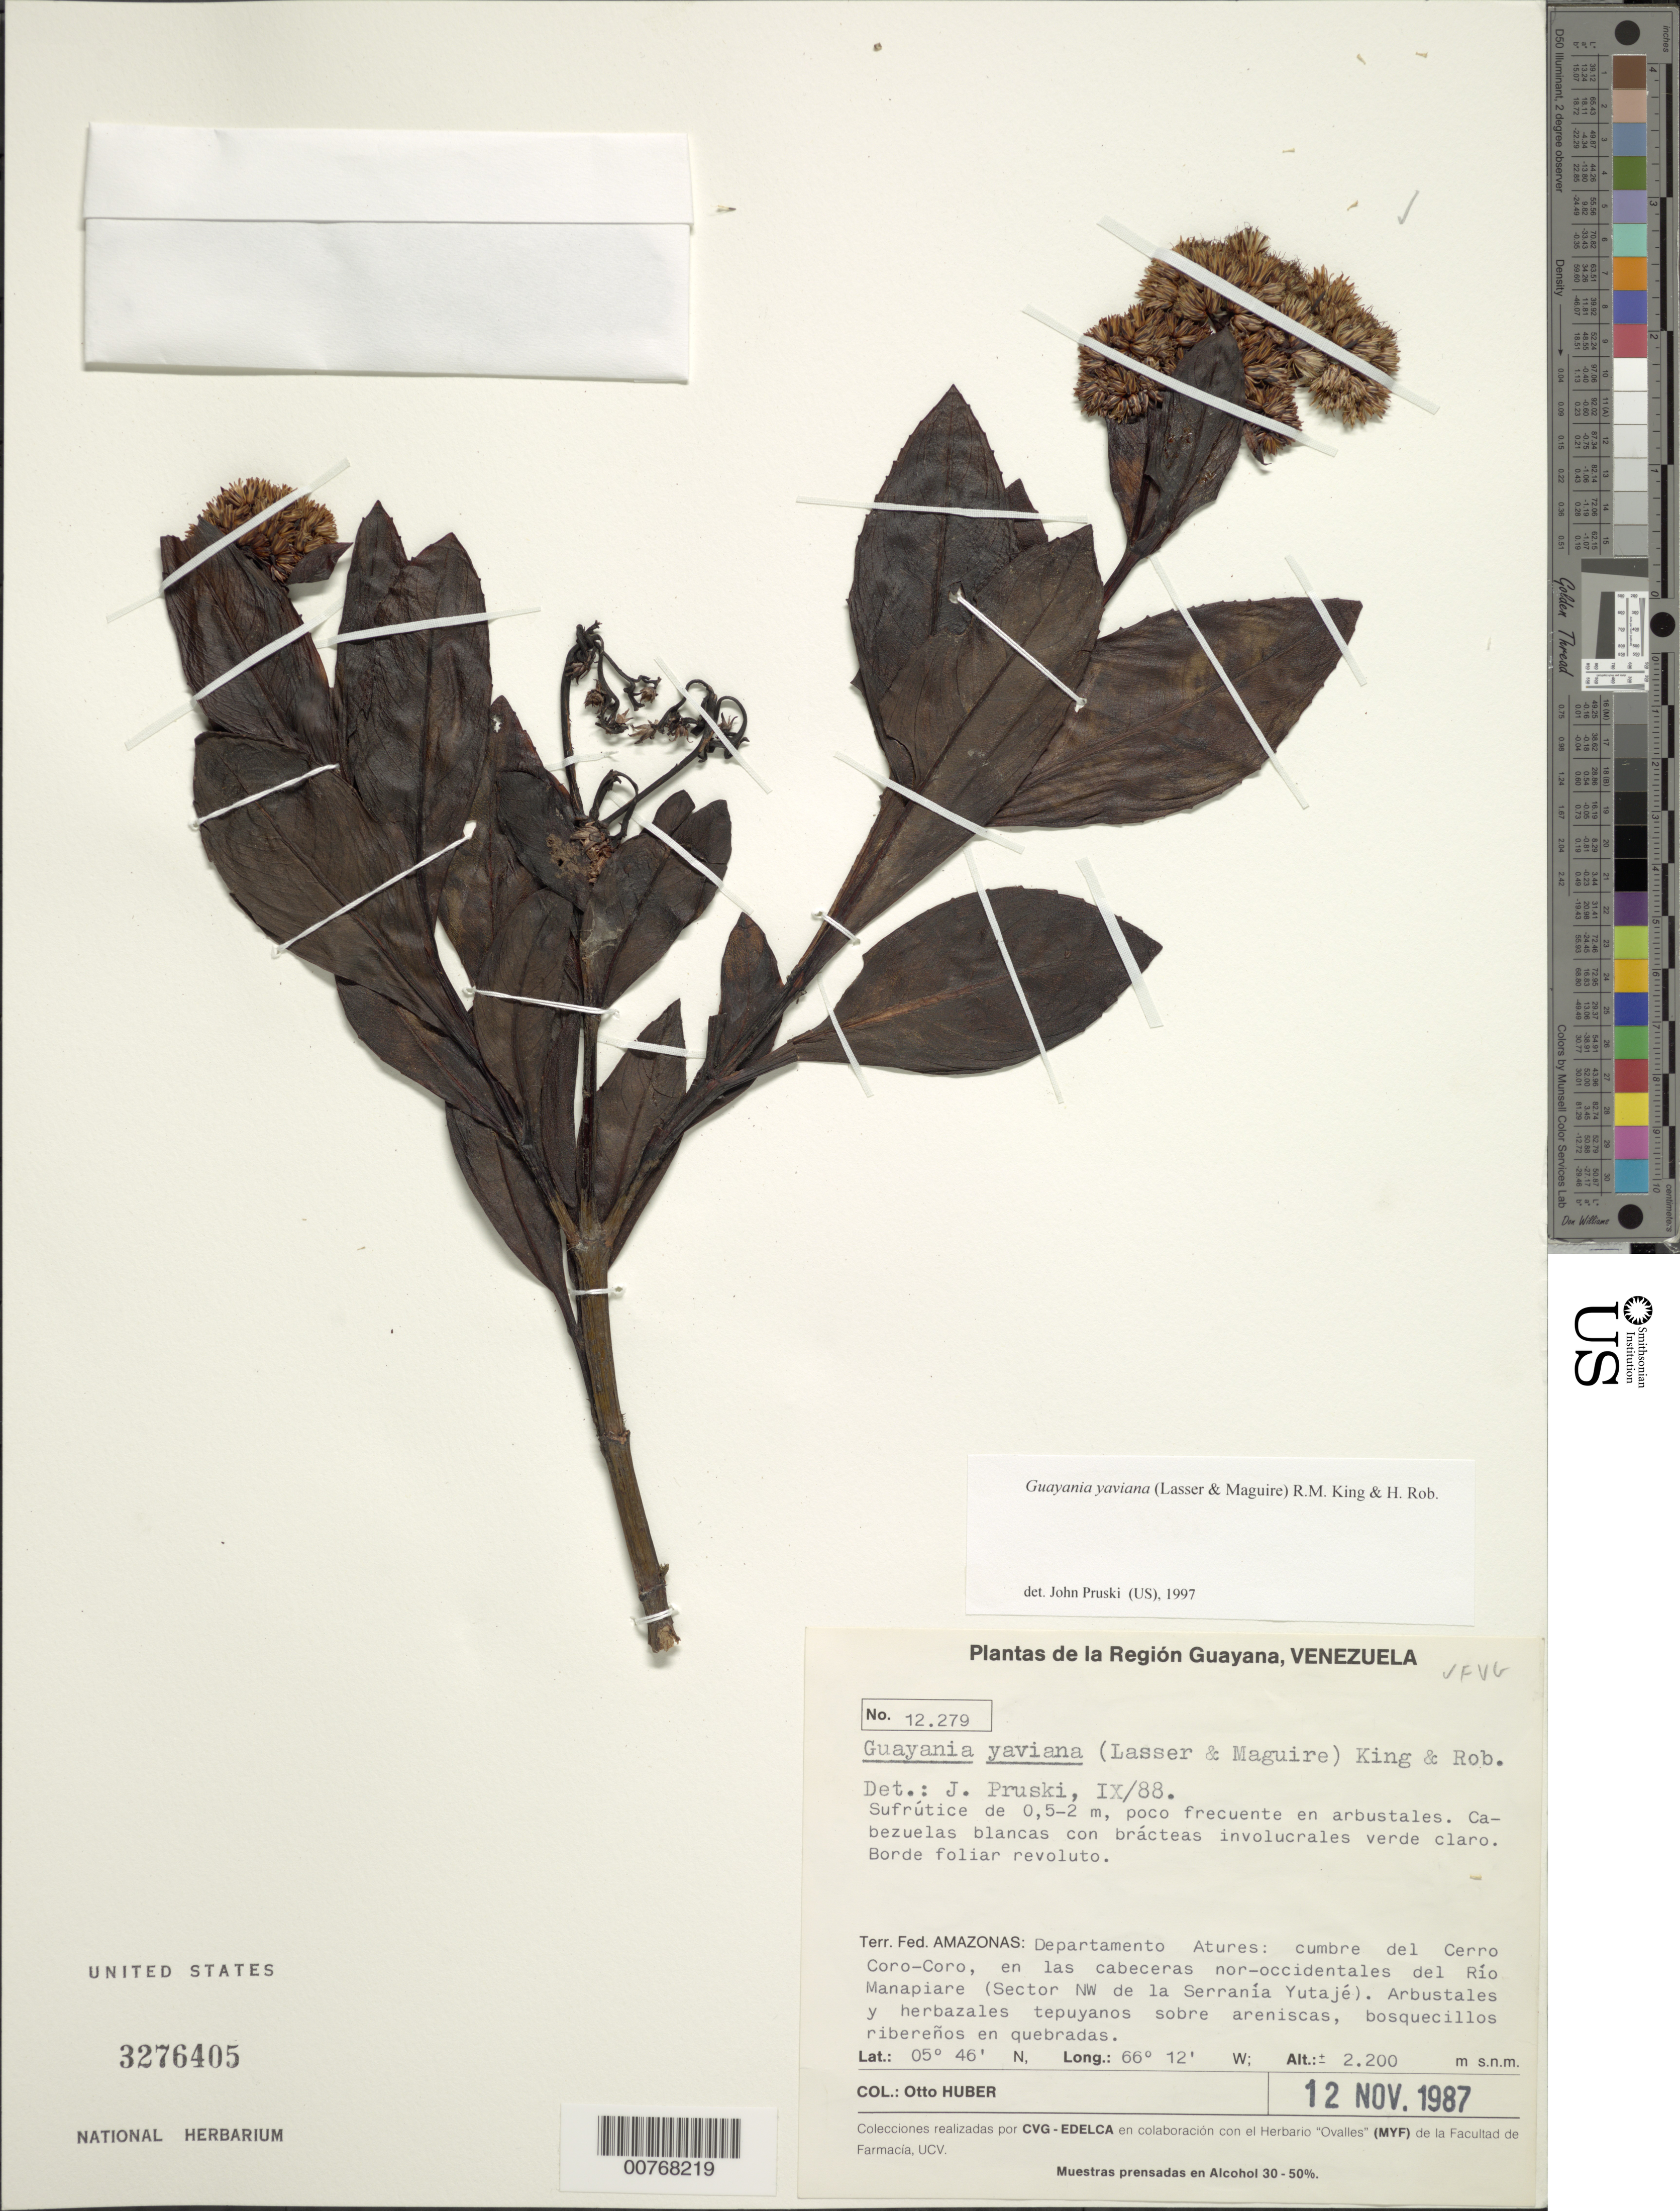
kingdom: Plantae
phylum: Tracheophyta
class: Magnoliopsida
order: Asterales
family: Asteraceae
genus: Guayania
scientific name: Guayania yaviana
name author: (Lasser & Maguire) R.M. King & H. Rob.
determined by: Pruski, J. F.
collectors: O. Huber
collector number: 12279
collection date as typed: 12-Nov-87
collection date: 1987-11-12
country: Venezuela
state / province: Amazonas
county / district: Atures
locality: Cerro Coro-Coro, en las cabeceras nor-occidentales del Río Manapiare (Sector NW de la Serranía Yutajé)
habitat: Arbustales y herbazales tepuyanos sobre areniscas, bosquecillos riberenos en quebradas.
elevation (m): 2200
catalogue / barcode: US 3276405